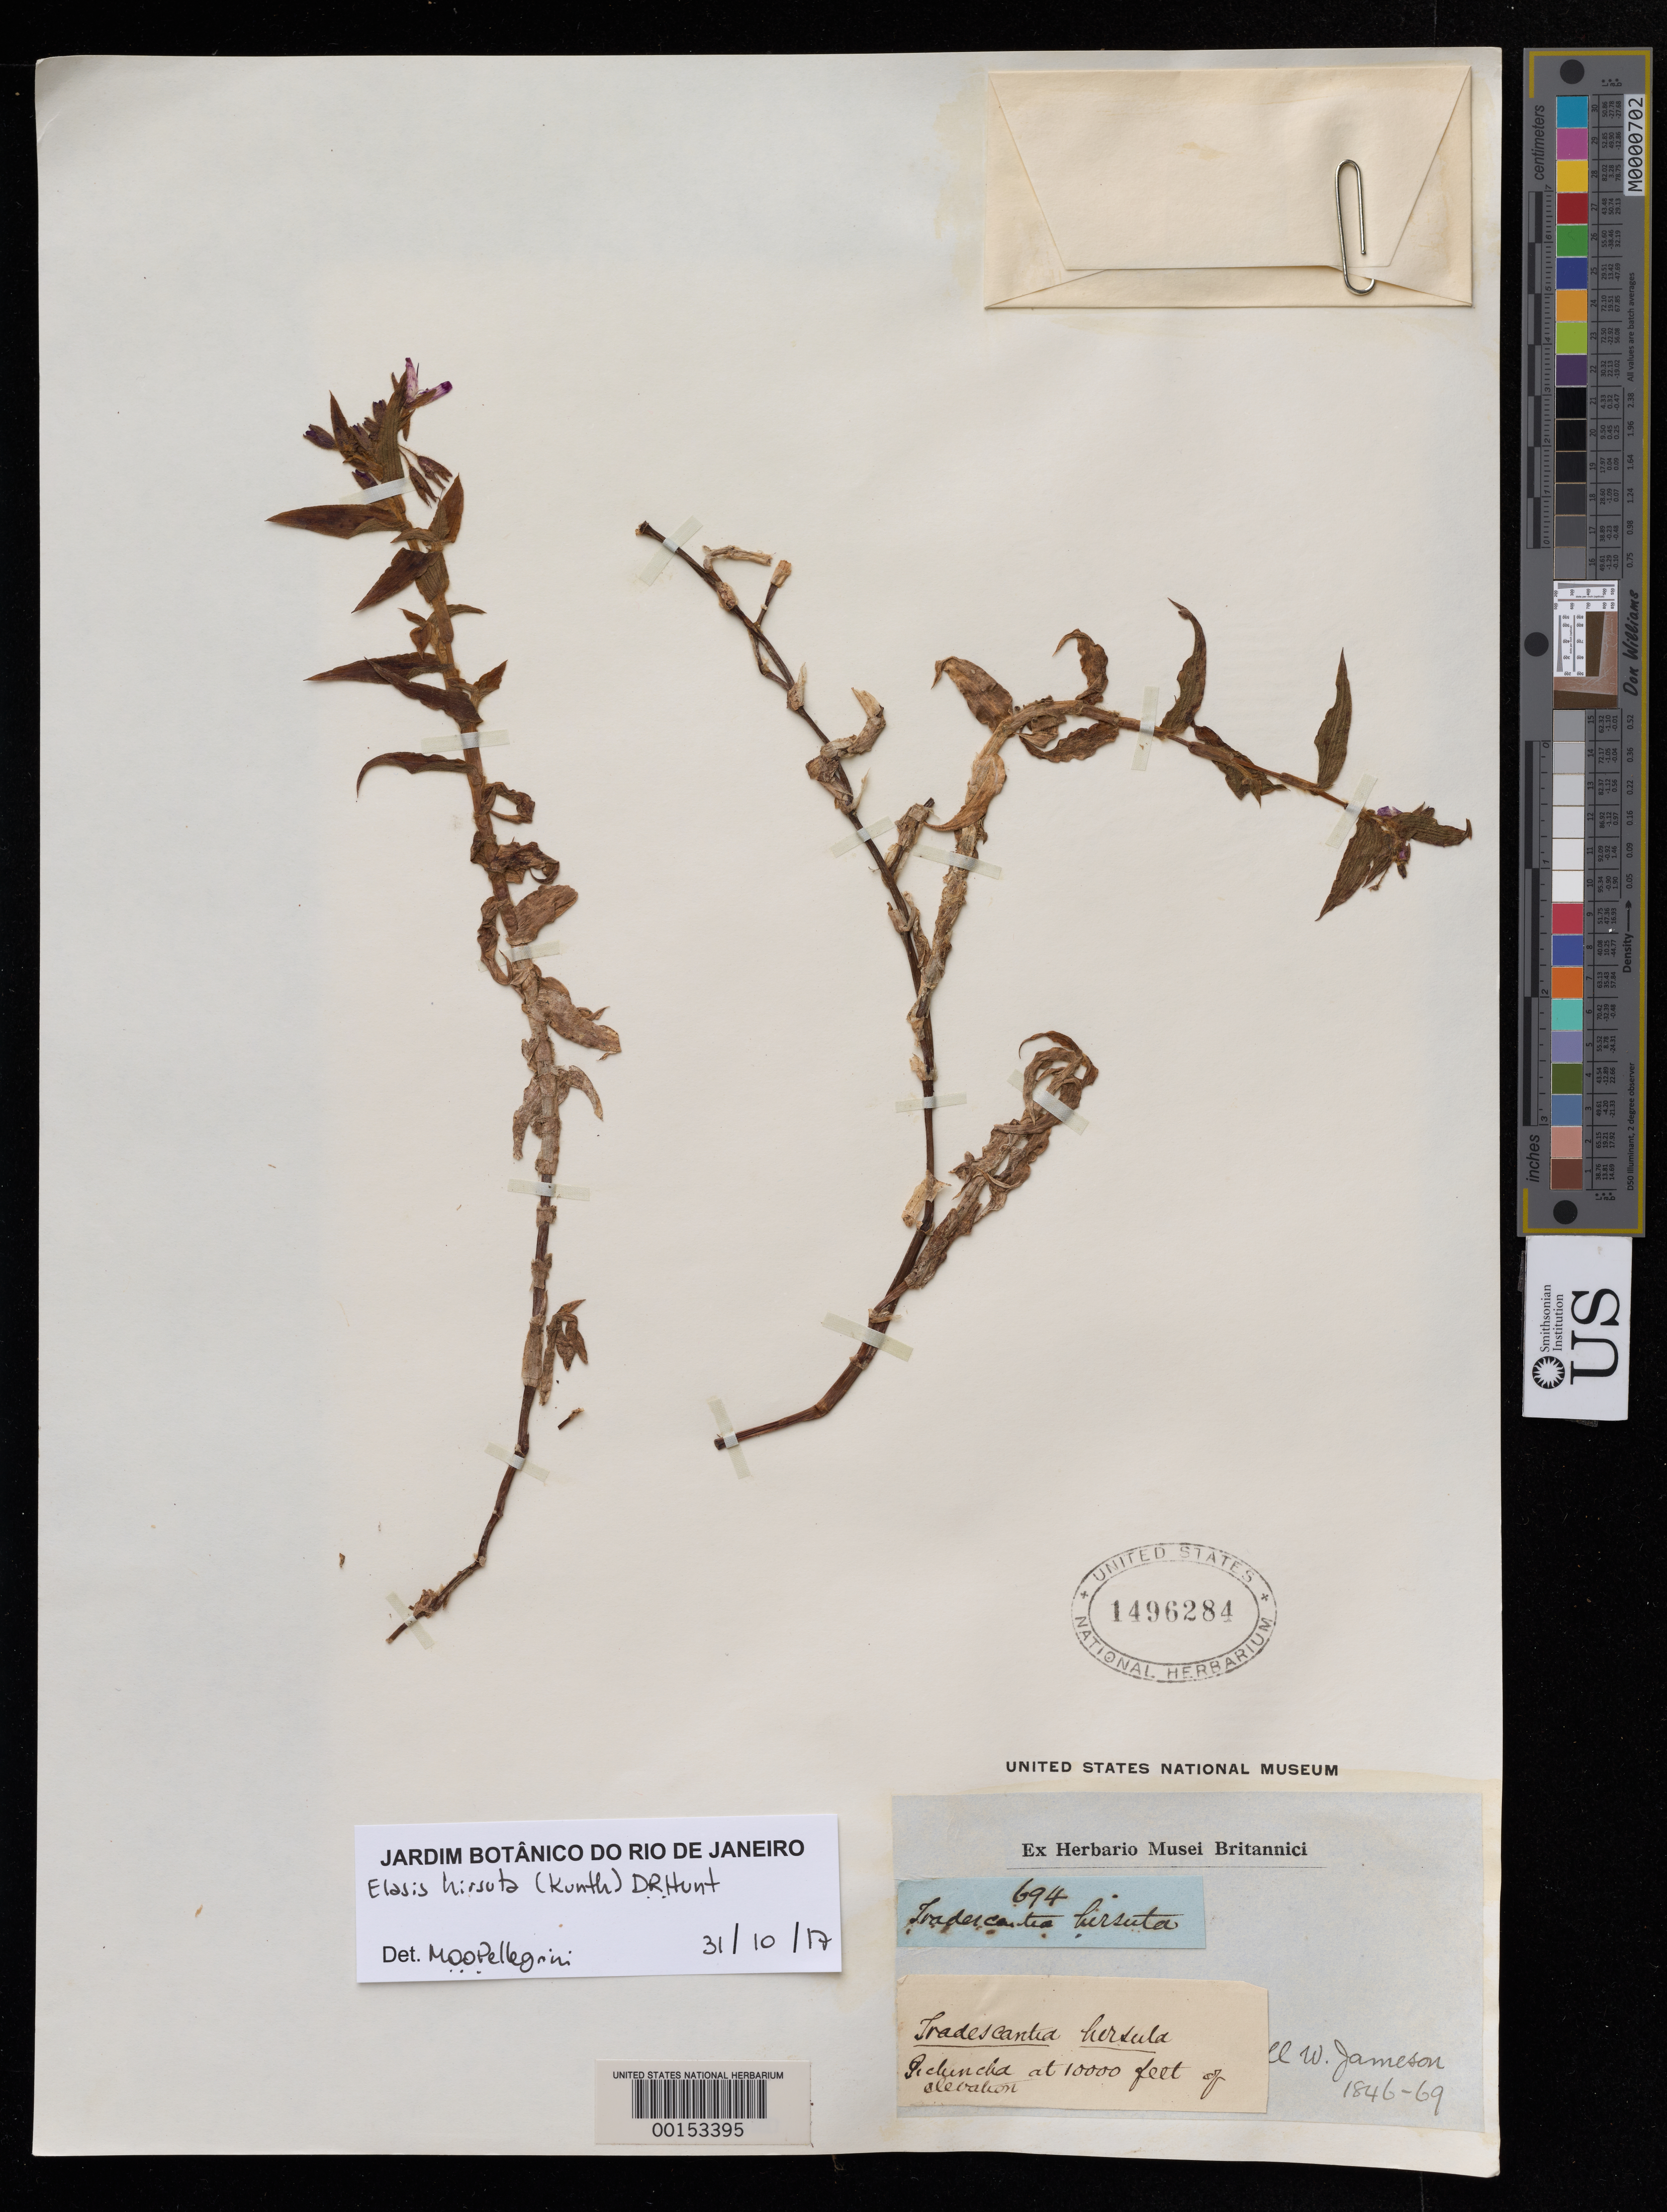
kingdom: Plantae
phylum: Tracheophyta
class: Liliopsida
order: Commelinales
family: Commelinaceae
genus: Elasis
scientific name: Elasis hirsuta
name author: (Kunth) D.R. Hunt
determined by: Pellegrini, M. O. de Oliveira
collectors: W. Jameson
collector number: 694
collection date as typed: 1846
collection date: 1846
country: Ecuador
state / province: Pichincha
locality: Pichincha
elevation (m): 3050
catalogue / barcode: US 1496284